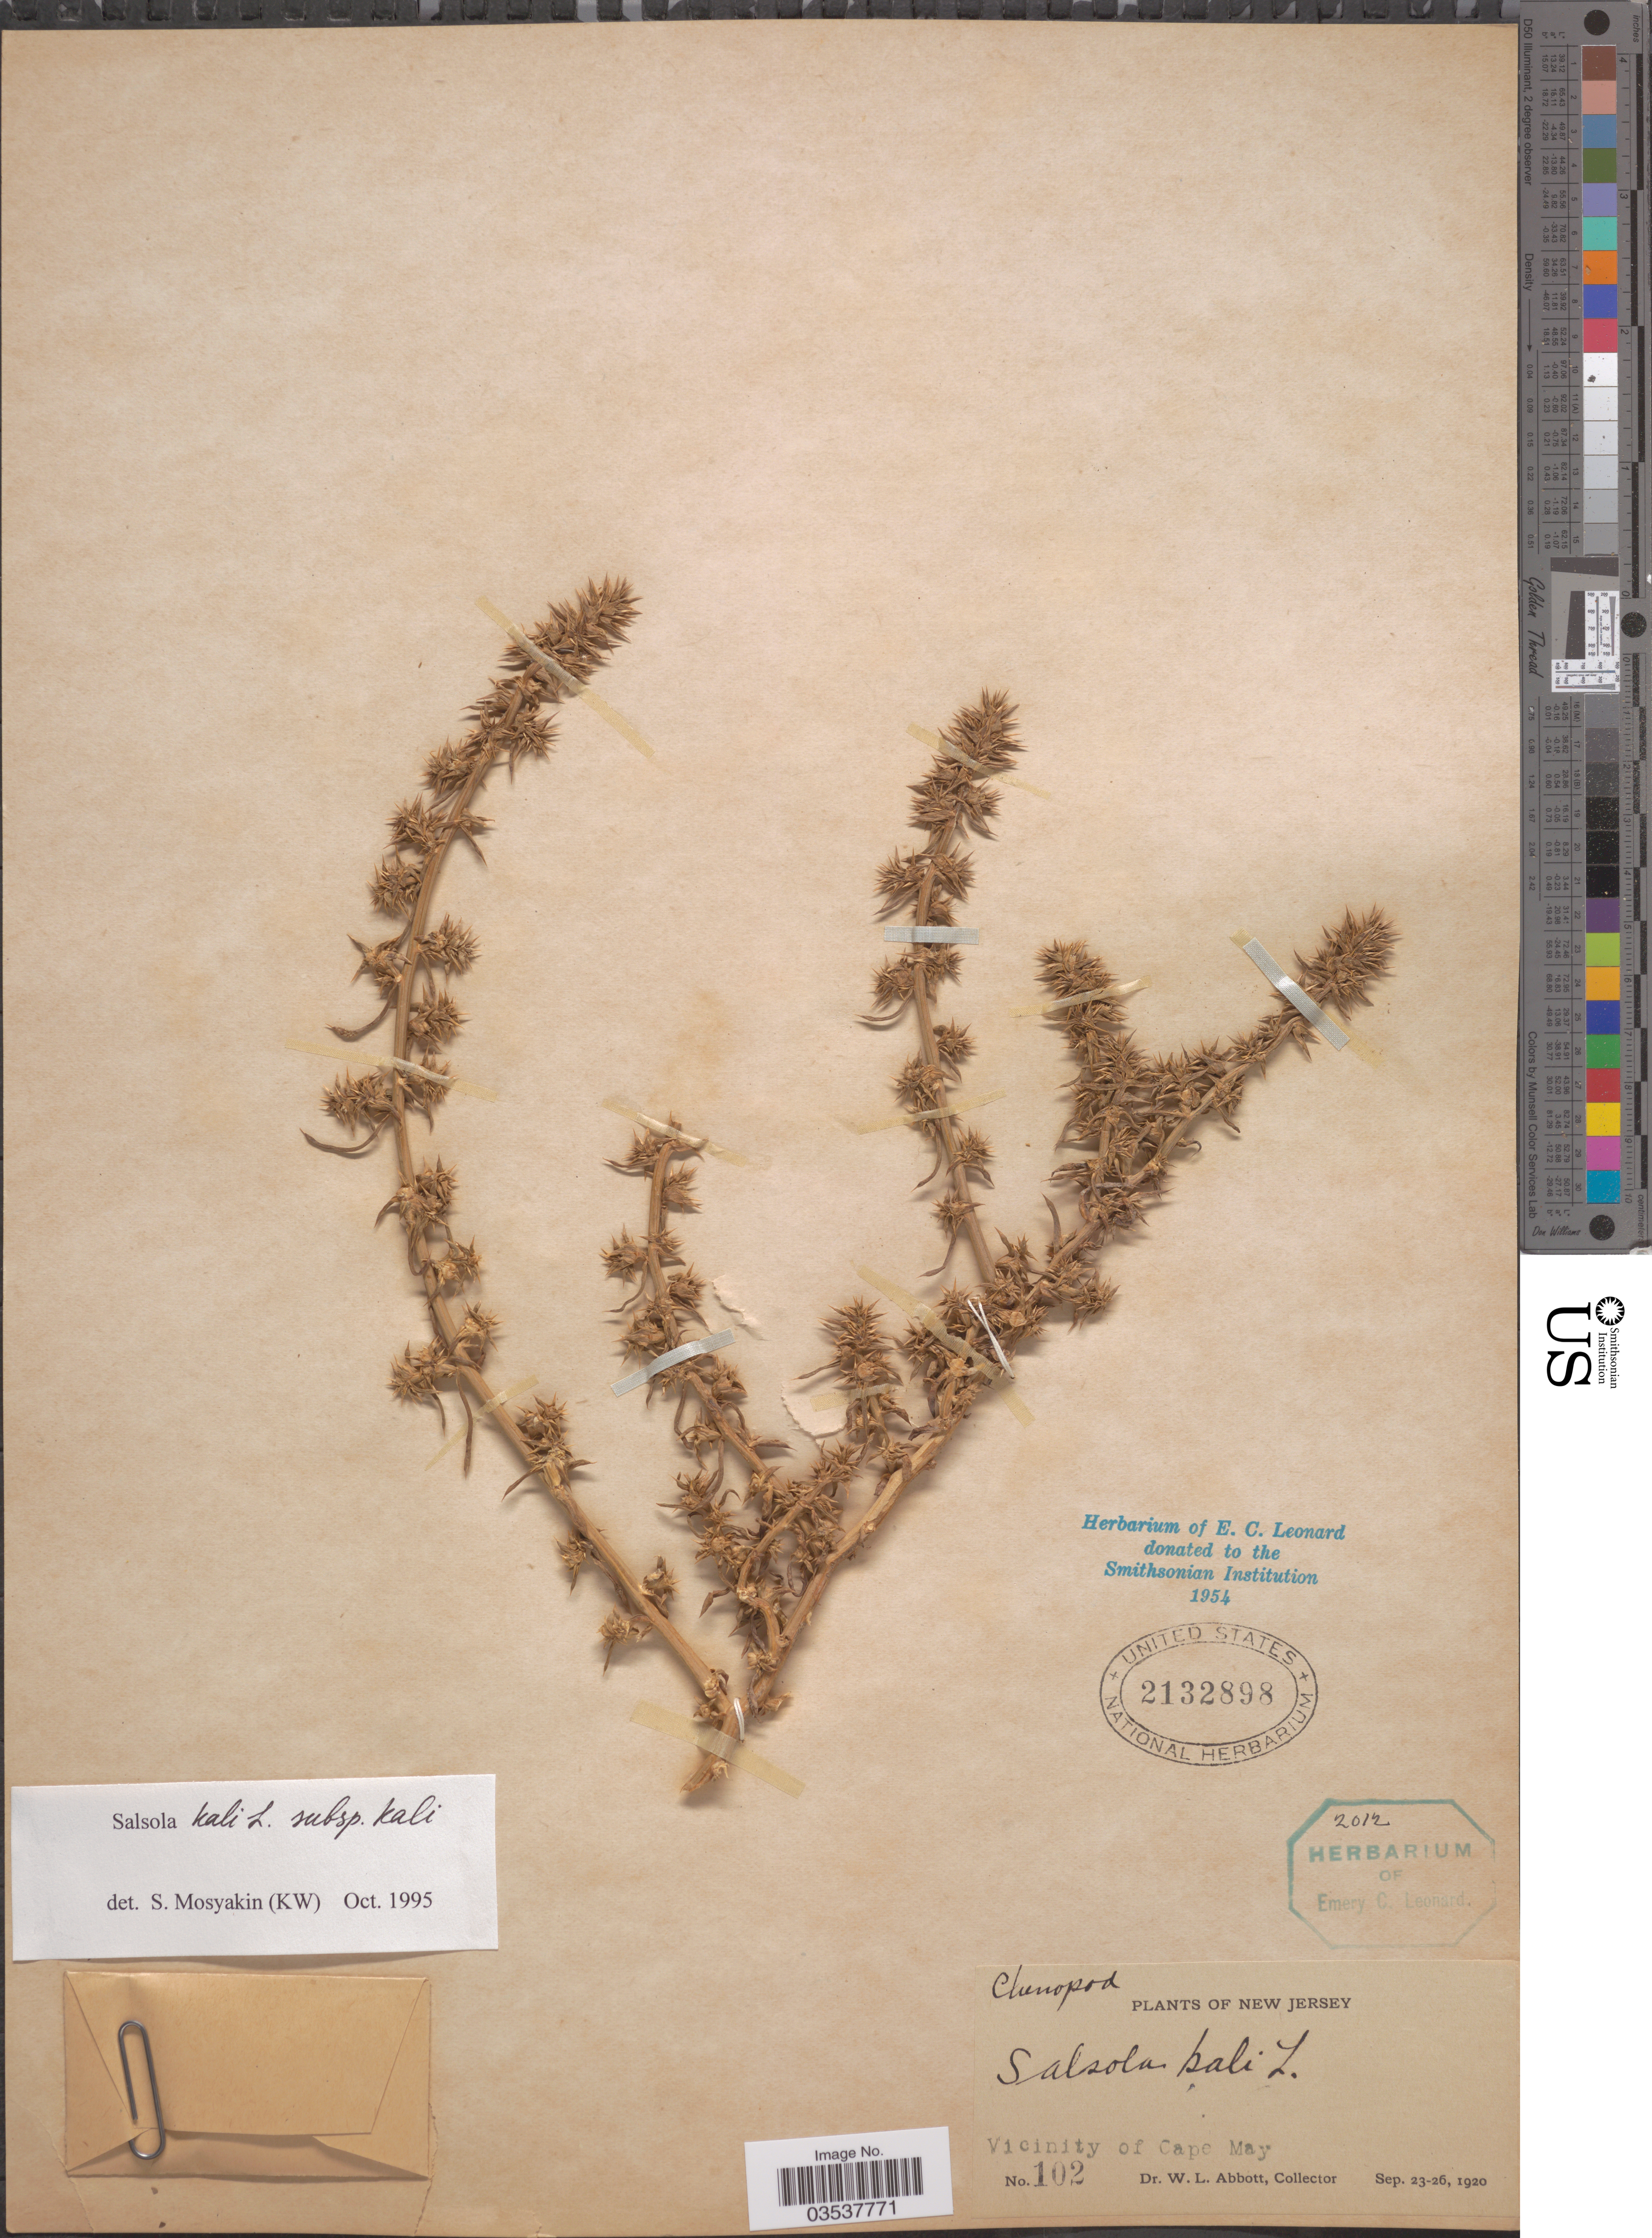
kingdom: Plantae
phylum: Tracheophyta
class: Magnoliopsida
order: Caryophyllales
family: Amaranthaceae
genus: Salsola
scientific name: Salsola kali var. caroliniana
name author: (Walter) Nutt.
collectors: W. L. Abbott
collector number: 102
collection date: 1920-09-23/1920-09-26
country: United States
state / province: New Jersey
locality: Vicinity of Cape May.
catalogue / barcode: US 2132898